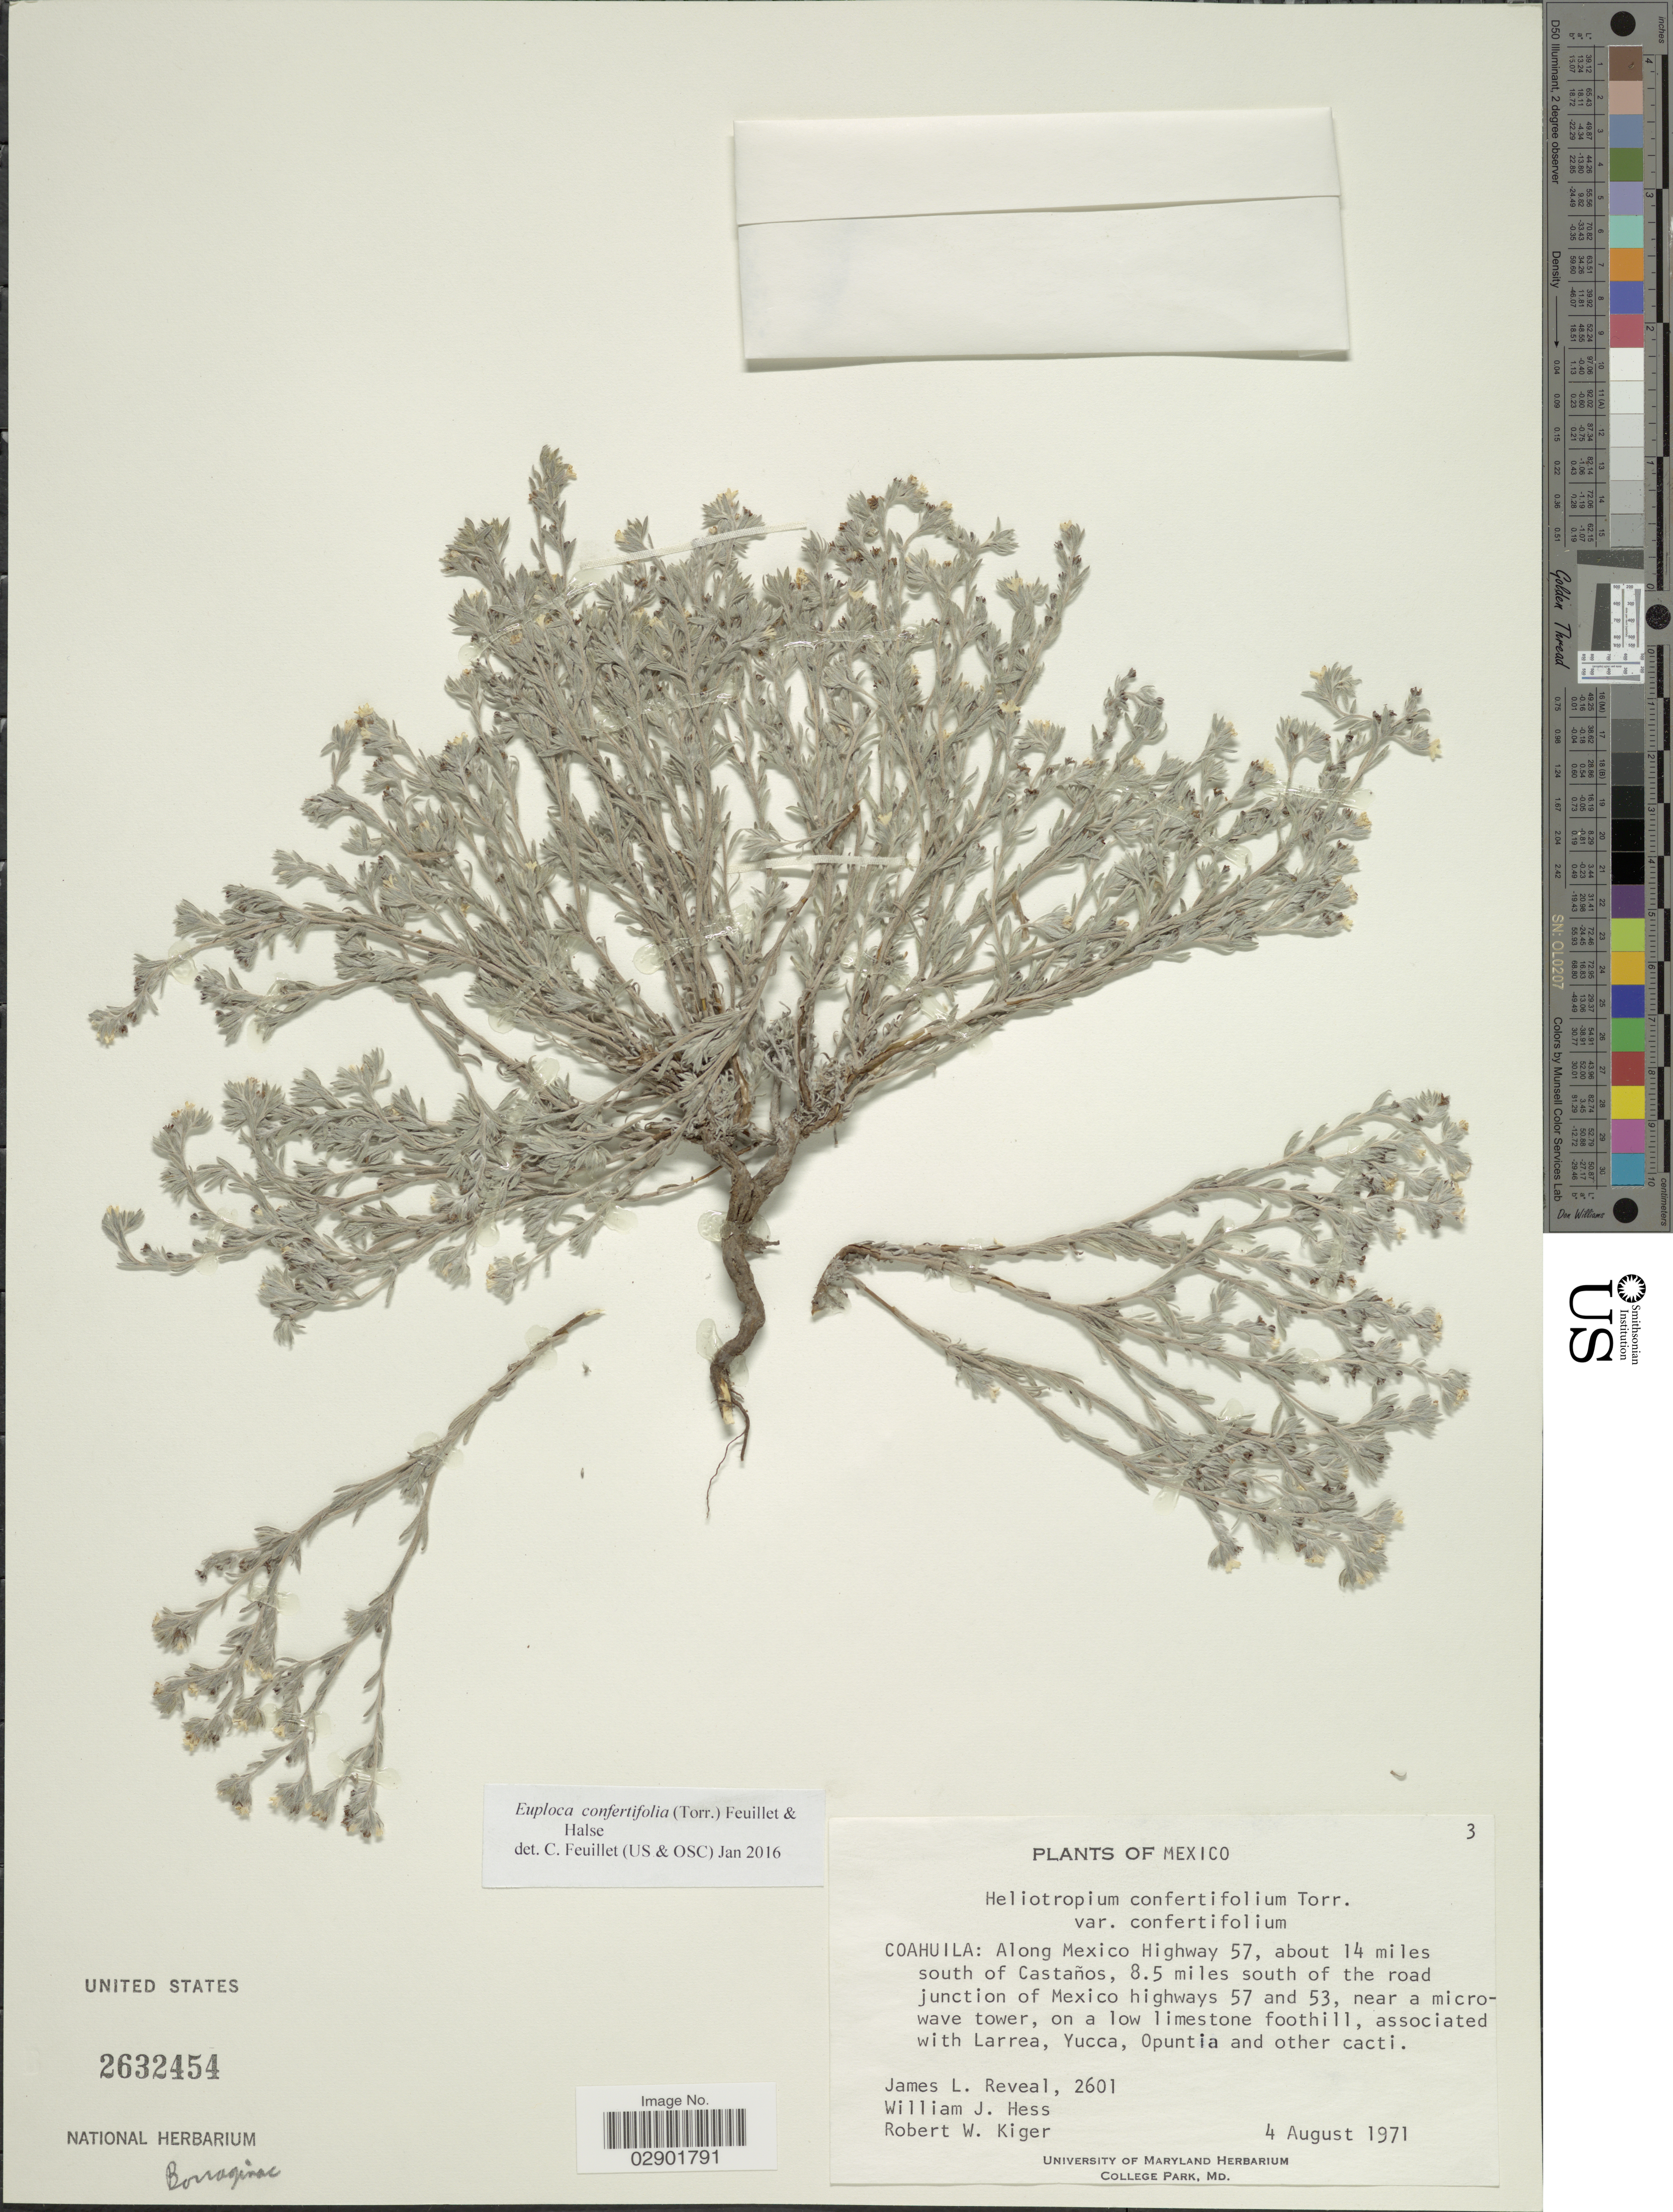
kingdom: Plantae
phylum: Tracheophyta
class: Magnoliopsida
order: Boraginales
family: Heliotropiaceae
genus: Euploca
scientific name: Euploca confertifolium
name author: (Torr.) Feuillet & Halse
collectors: J. L. Reveal, W. Hess & R. Kiger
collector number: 2601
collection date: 1971-08-04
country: Mexico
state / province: Coahuila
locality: Along Mexico Highway 57, about 14 miles south of Castaños, 8.5 miles south of the road junction of the Mexico highways 57 and 53, near a microwave tower, on a low limestone foothill.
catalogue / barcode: US 2632454